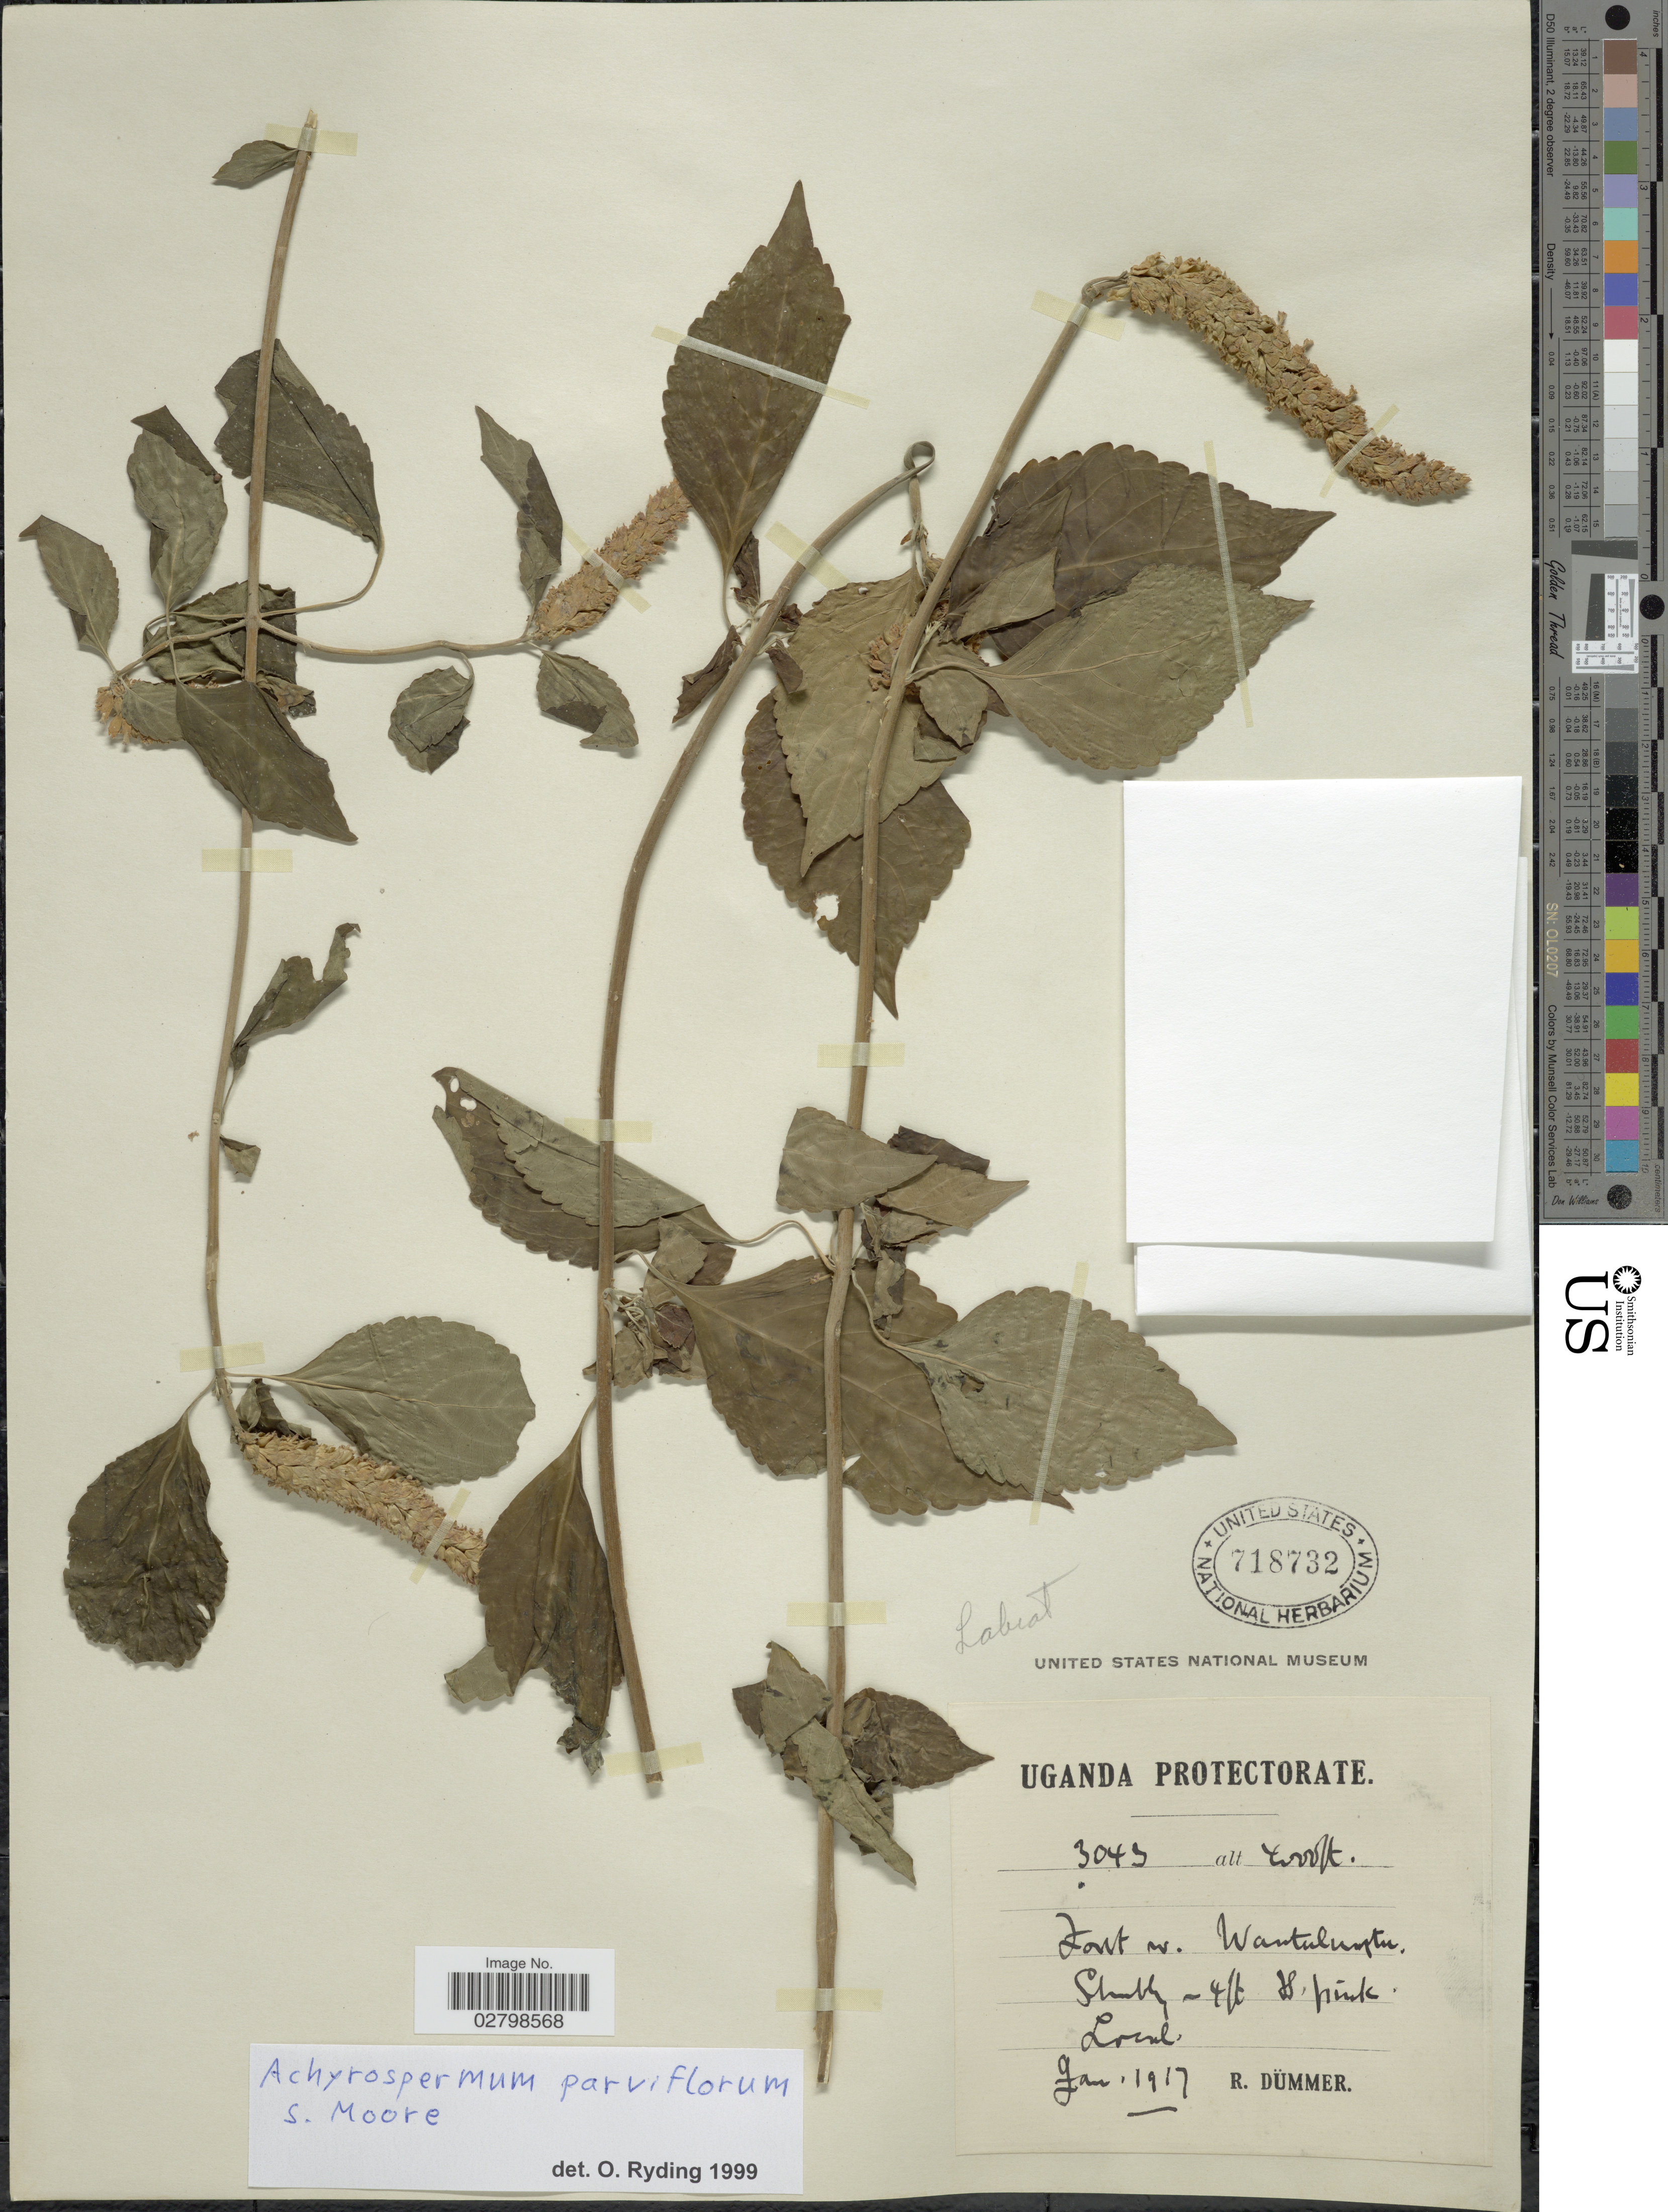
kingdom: Plantae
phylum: Tracheophyta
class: Magnoliopsida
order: Lamiales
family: Lamiaceae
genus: Achyrospermum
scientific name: Achyrospermum parviflorum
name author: S. Moore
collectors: R. A. Dümmer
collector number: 3043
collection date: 1917-01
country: Uganda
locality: Forest nr. Wantuluntu.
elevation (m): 1219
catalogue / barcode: US 718732